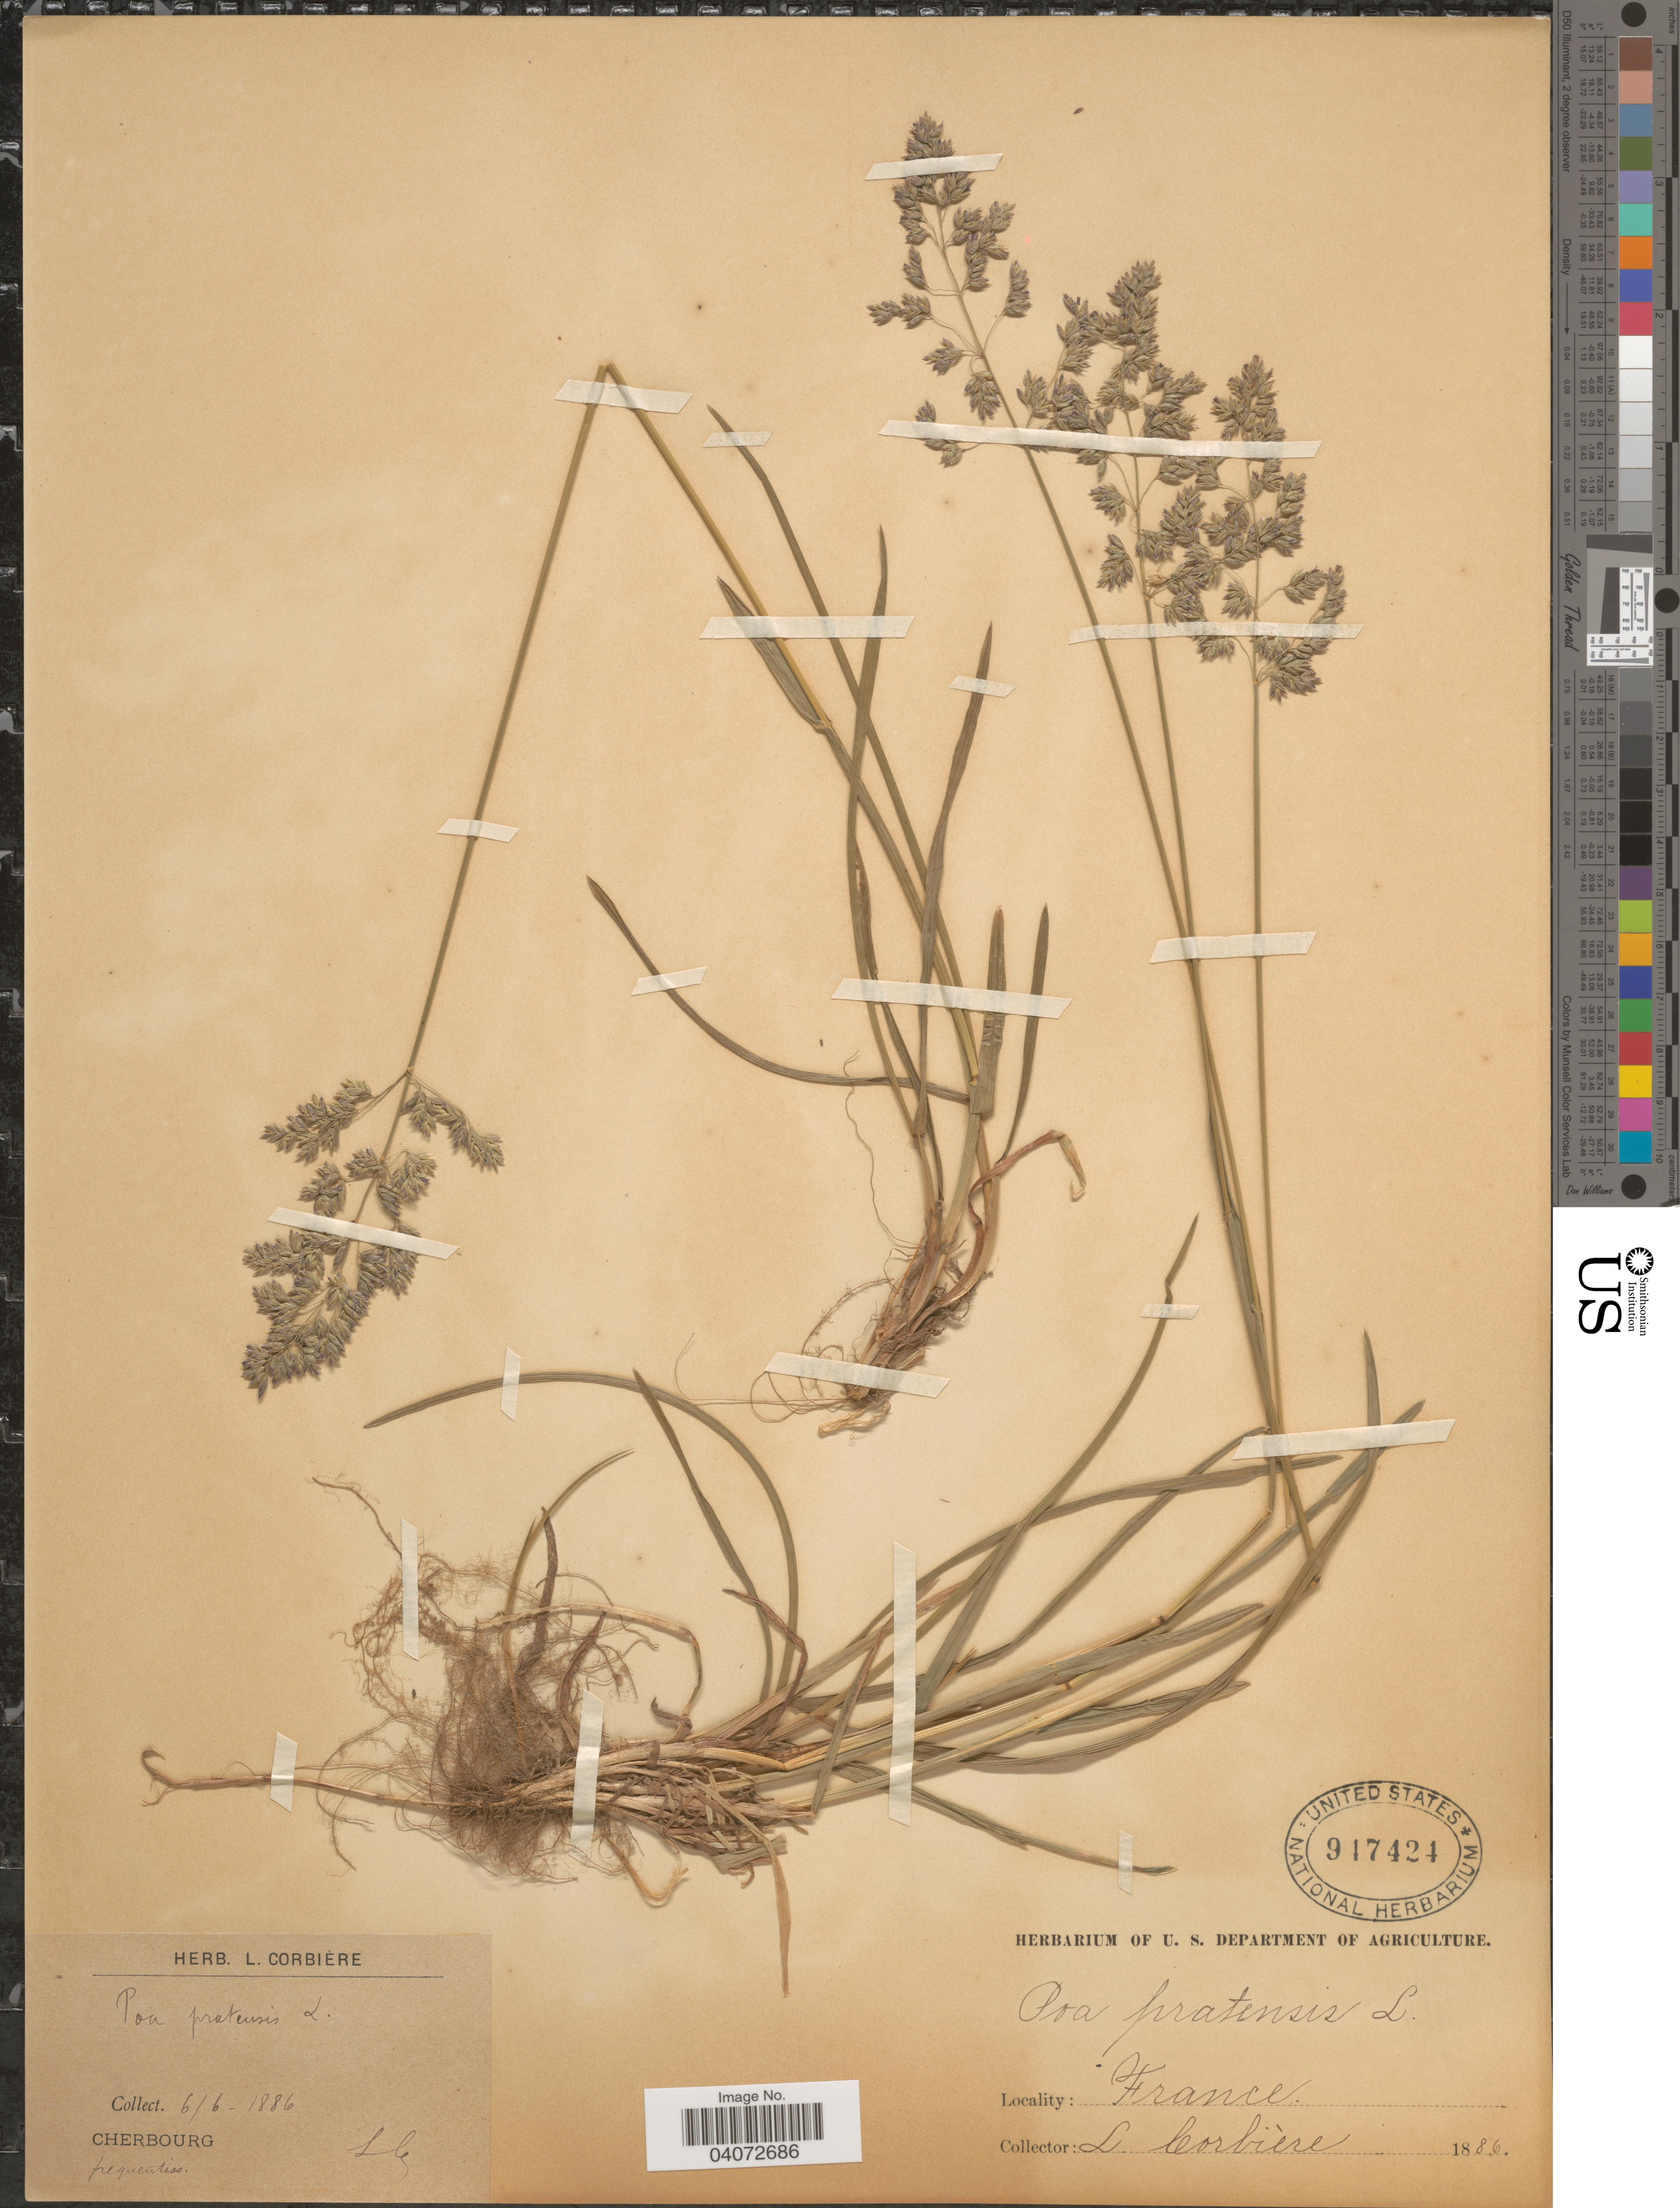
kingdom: Plantae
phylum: Tracheophyta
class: Liliopsida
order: Poales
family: Poaceae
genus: Poa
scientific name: Poa pratensis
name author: L.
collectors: L. Corbière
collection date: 1886-06-06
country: France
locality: Cherbourg.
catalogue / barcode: US 947424